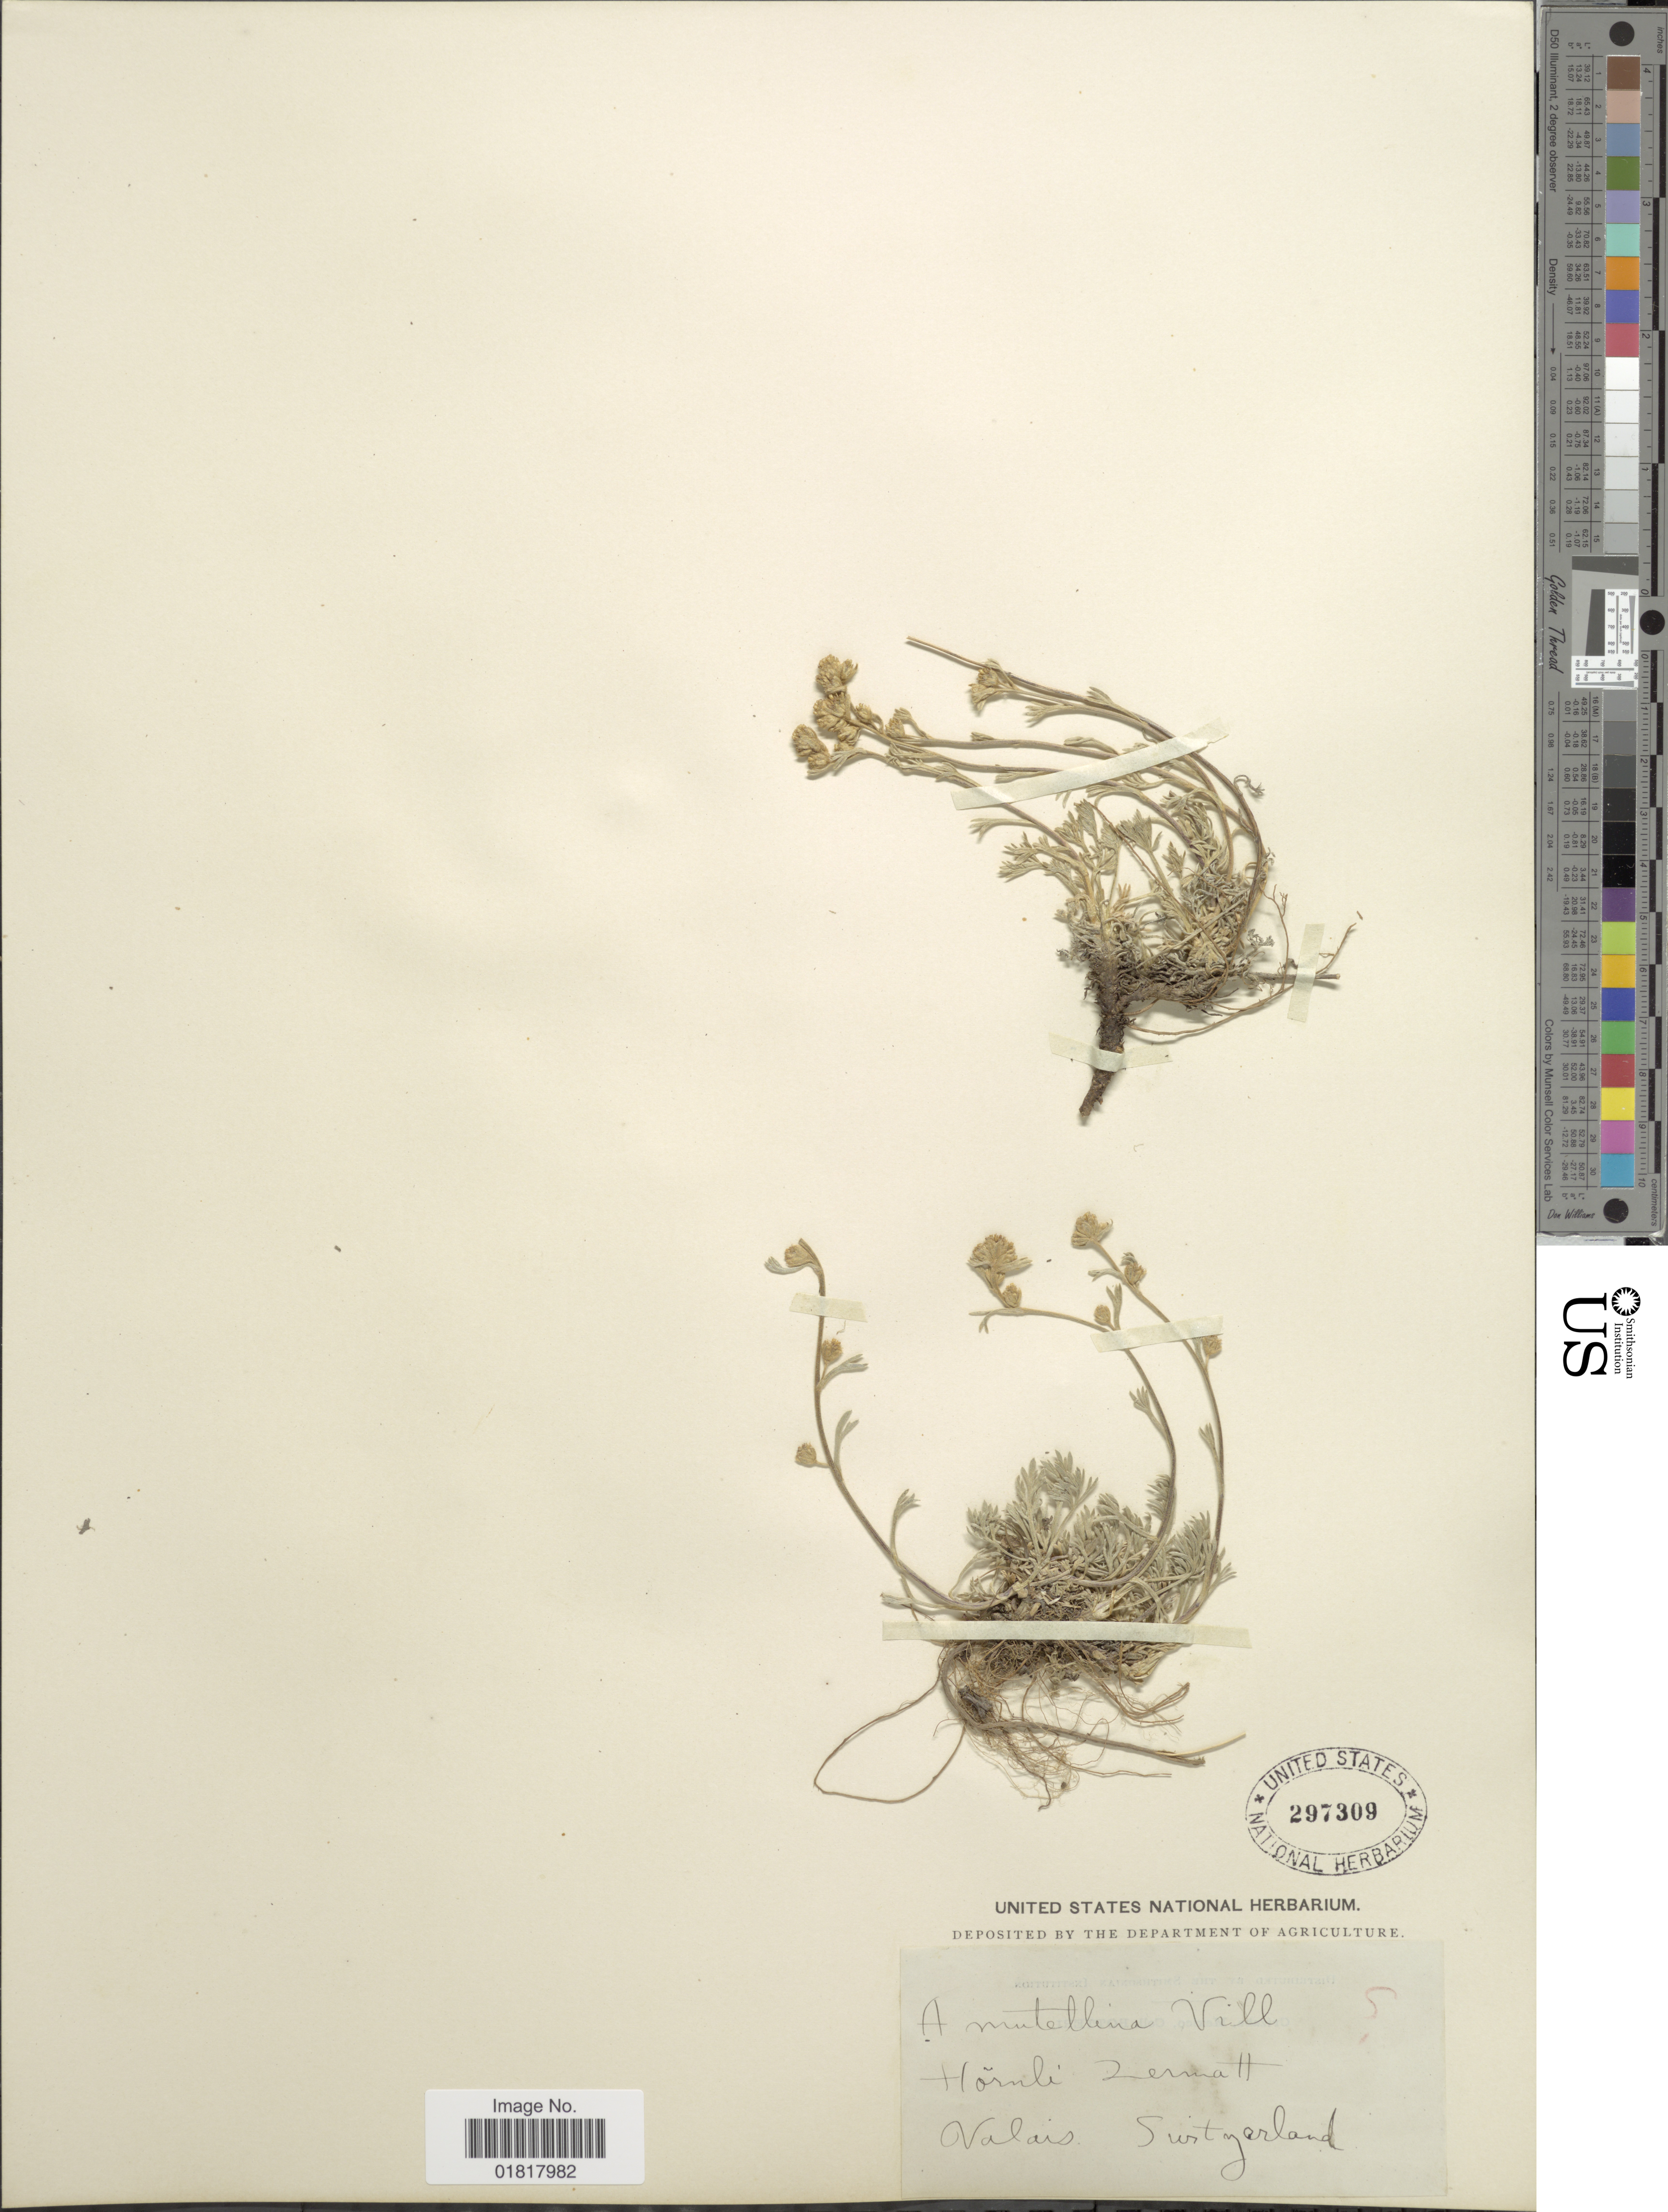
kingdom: Plantae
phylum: Tracheophyta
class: Magnoliopsida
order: Asterales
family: Asteraceae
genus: Artemisia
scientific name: Artemisia mutellina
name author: Vill.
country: Switzerland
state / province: Valais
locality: Hörnli, Zermatt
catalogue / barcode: US 297309